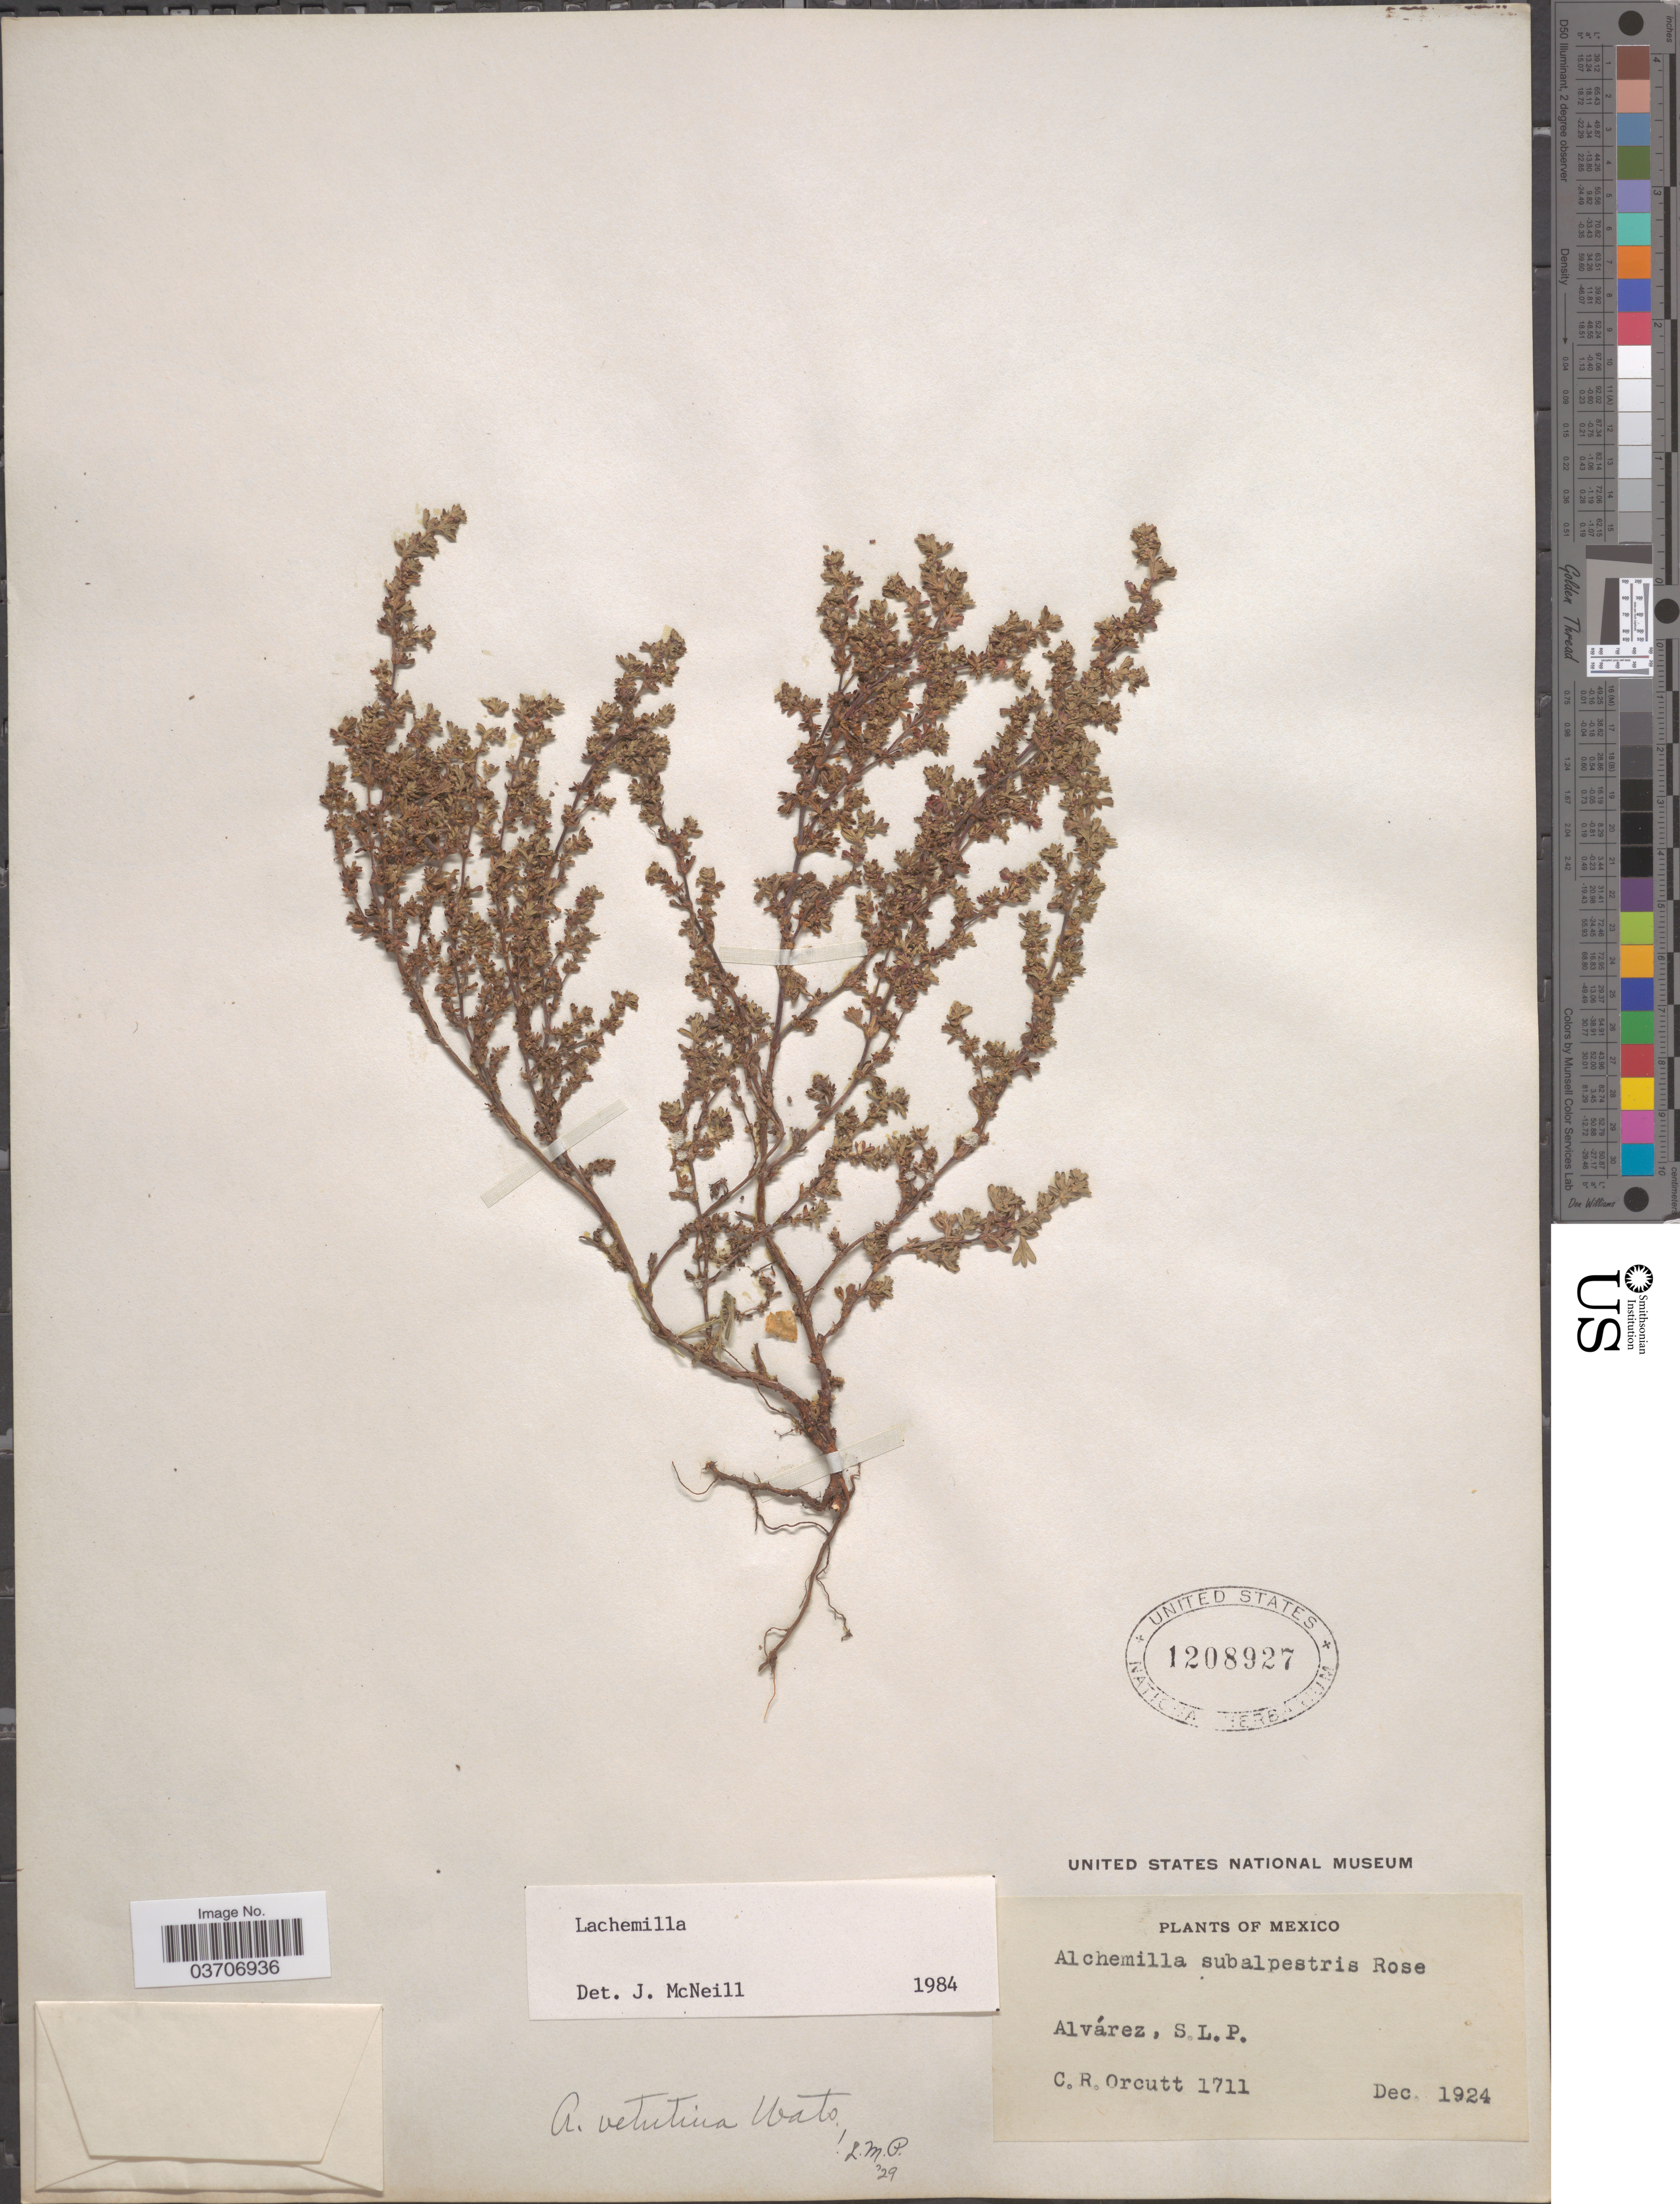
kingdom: Plantae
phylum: Tracheophyta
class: Magnoliopsida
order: Rosales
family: Rosaceae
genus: Lachemilla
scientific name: Lachemilla sp.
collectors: C. R. Orcutt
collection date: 1924-12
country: Mexico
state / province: San Luis Potosí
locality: Alvárez.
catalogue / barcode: US 1208927